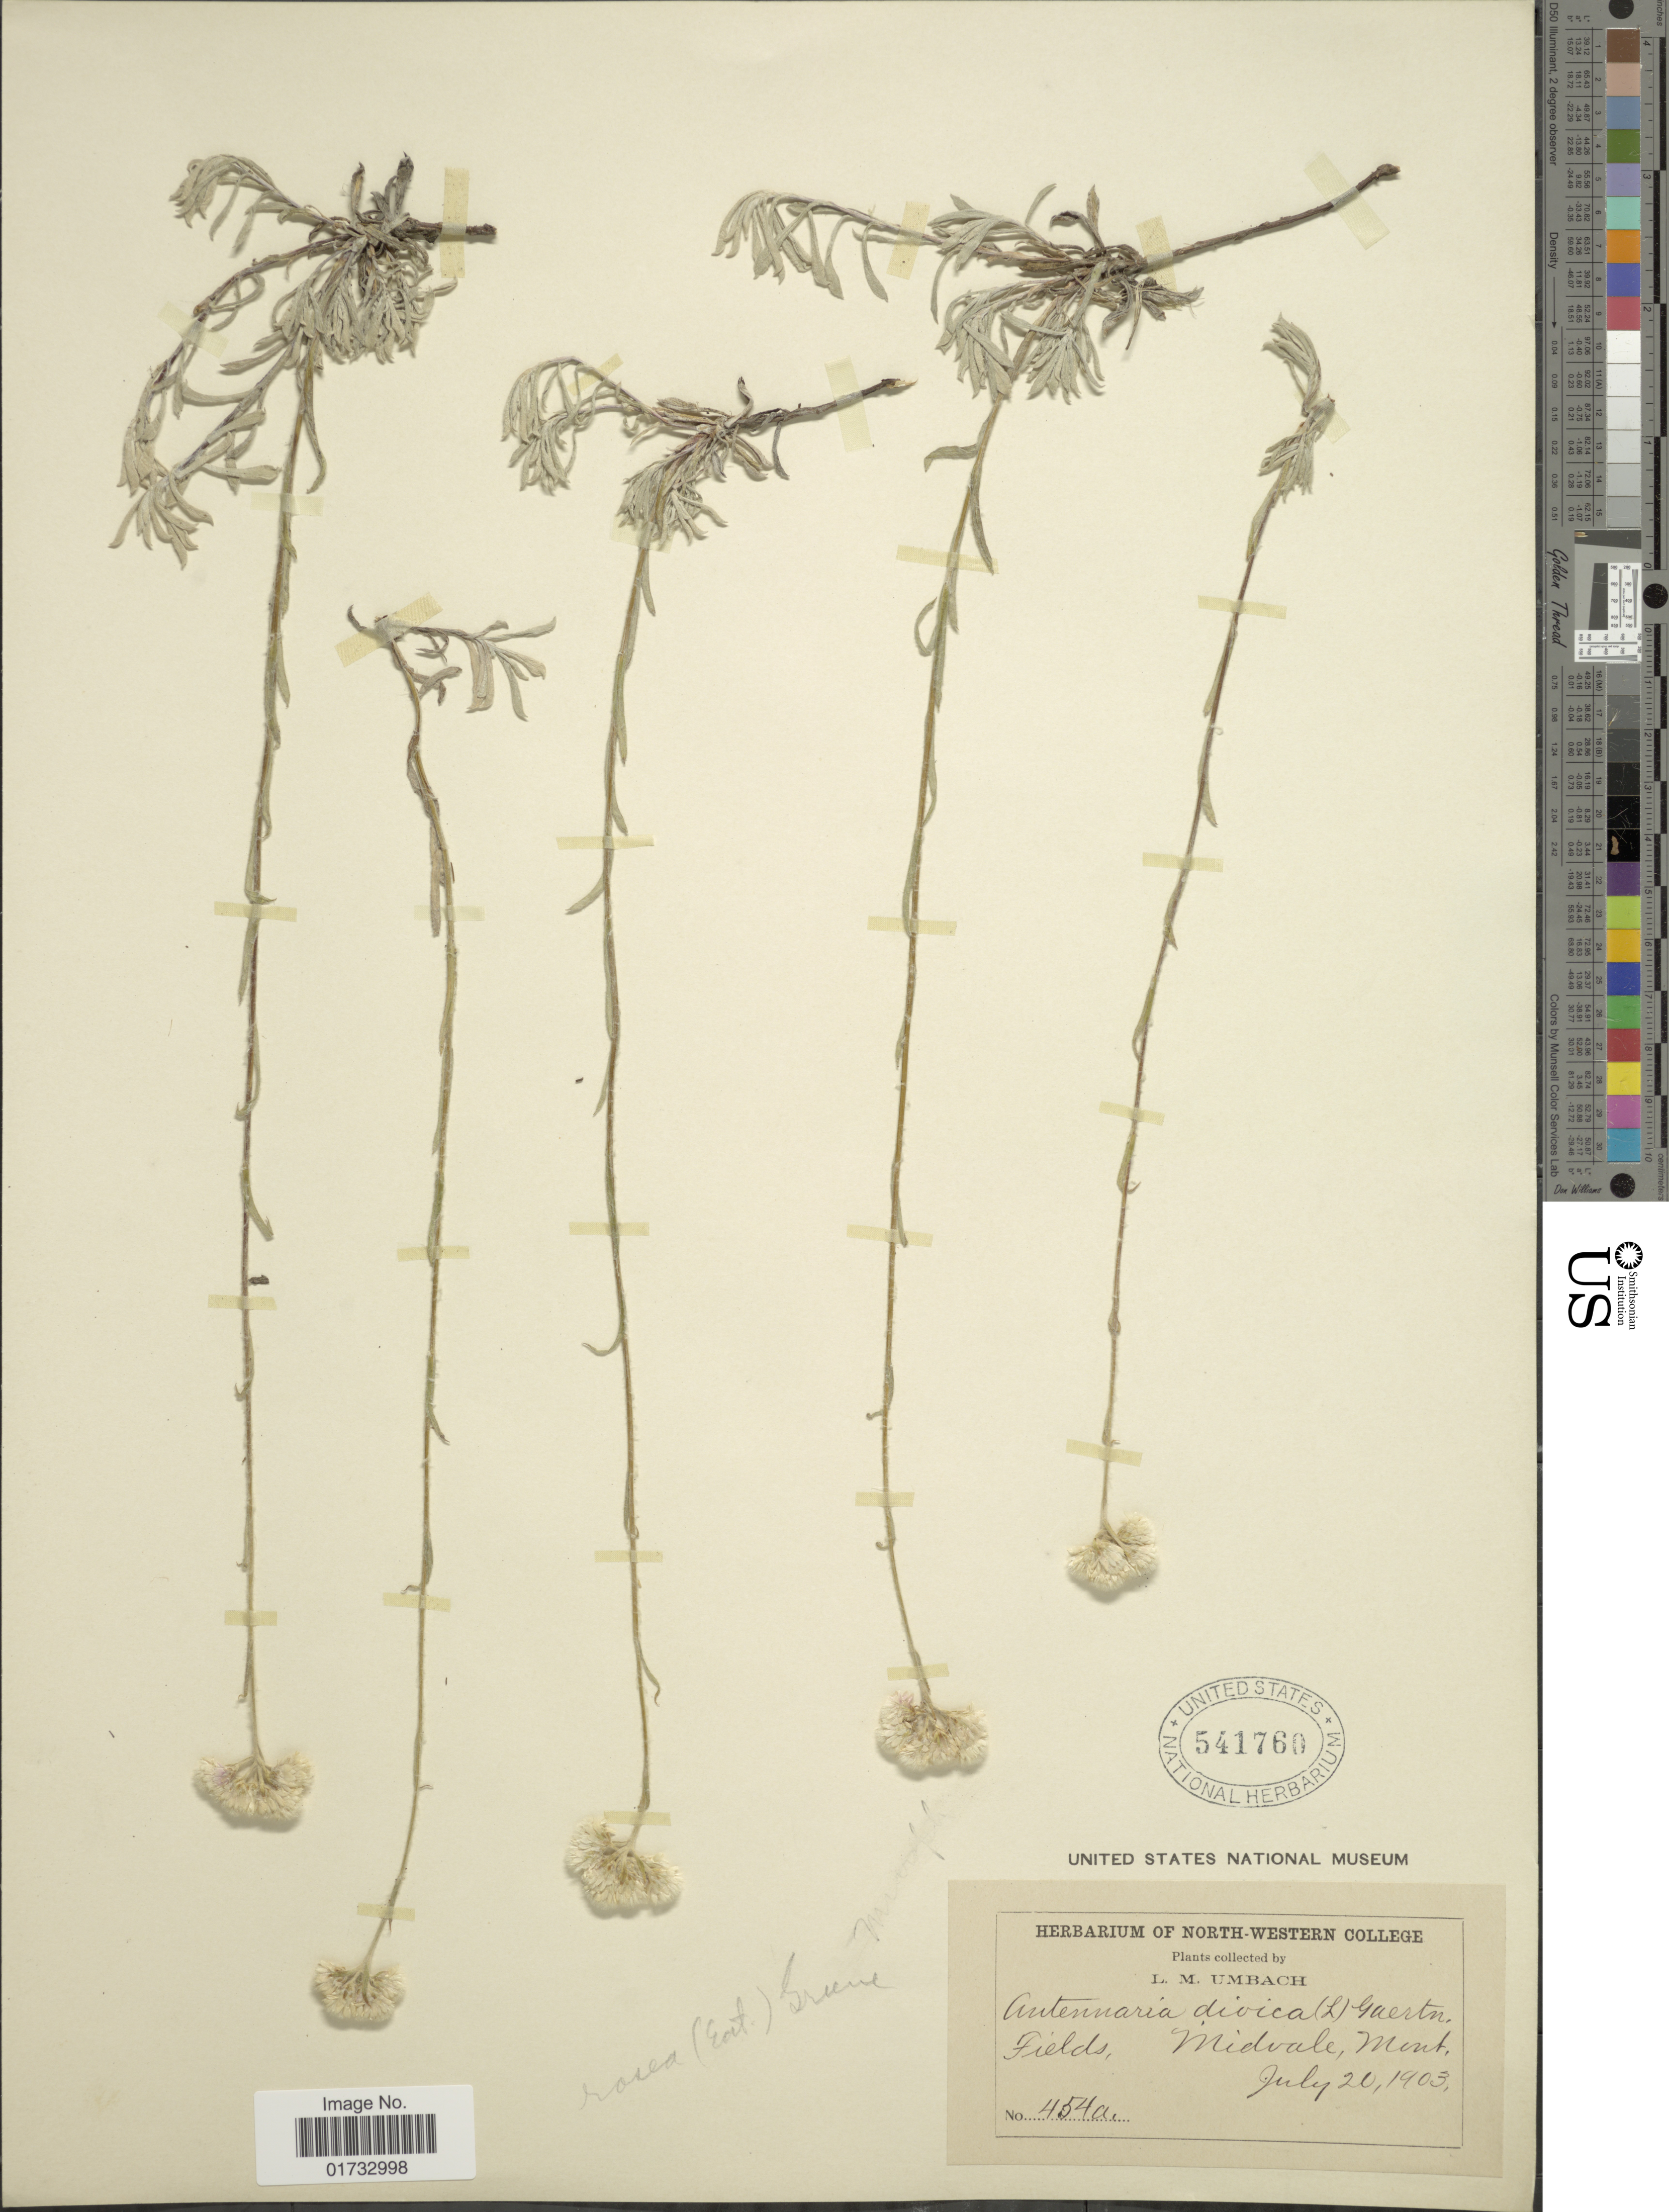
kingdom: Plantae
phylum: Tracheophyta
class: Magnoliopsida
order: Asterales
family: Asteraceae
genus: Antennaria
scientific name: Antennaria rosea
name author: Greene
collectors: L. M. Umbach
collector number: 454a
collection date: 1903-07-20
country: United States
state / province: Montana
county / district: Lincoln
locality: Fields, Midvale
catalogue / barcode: US 541760